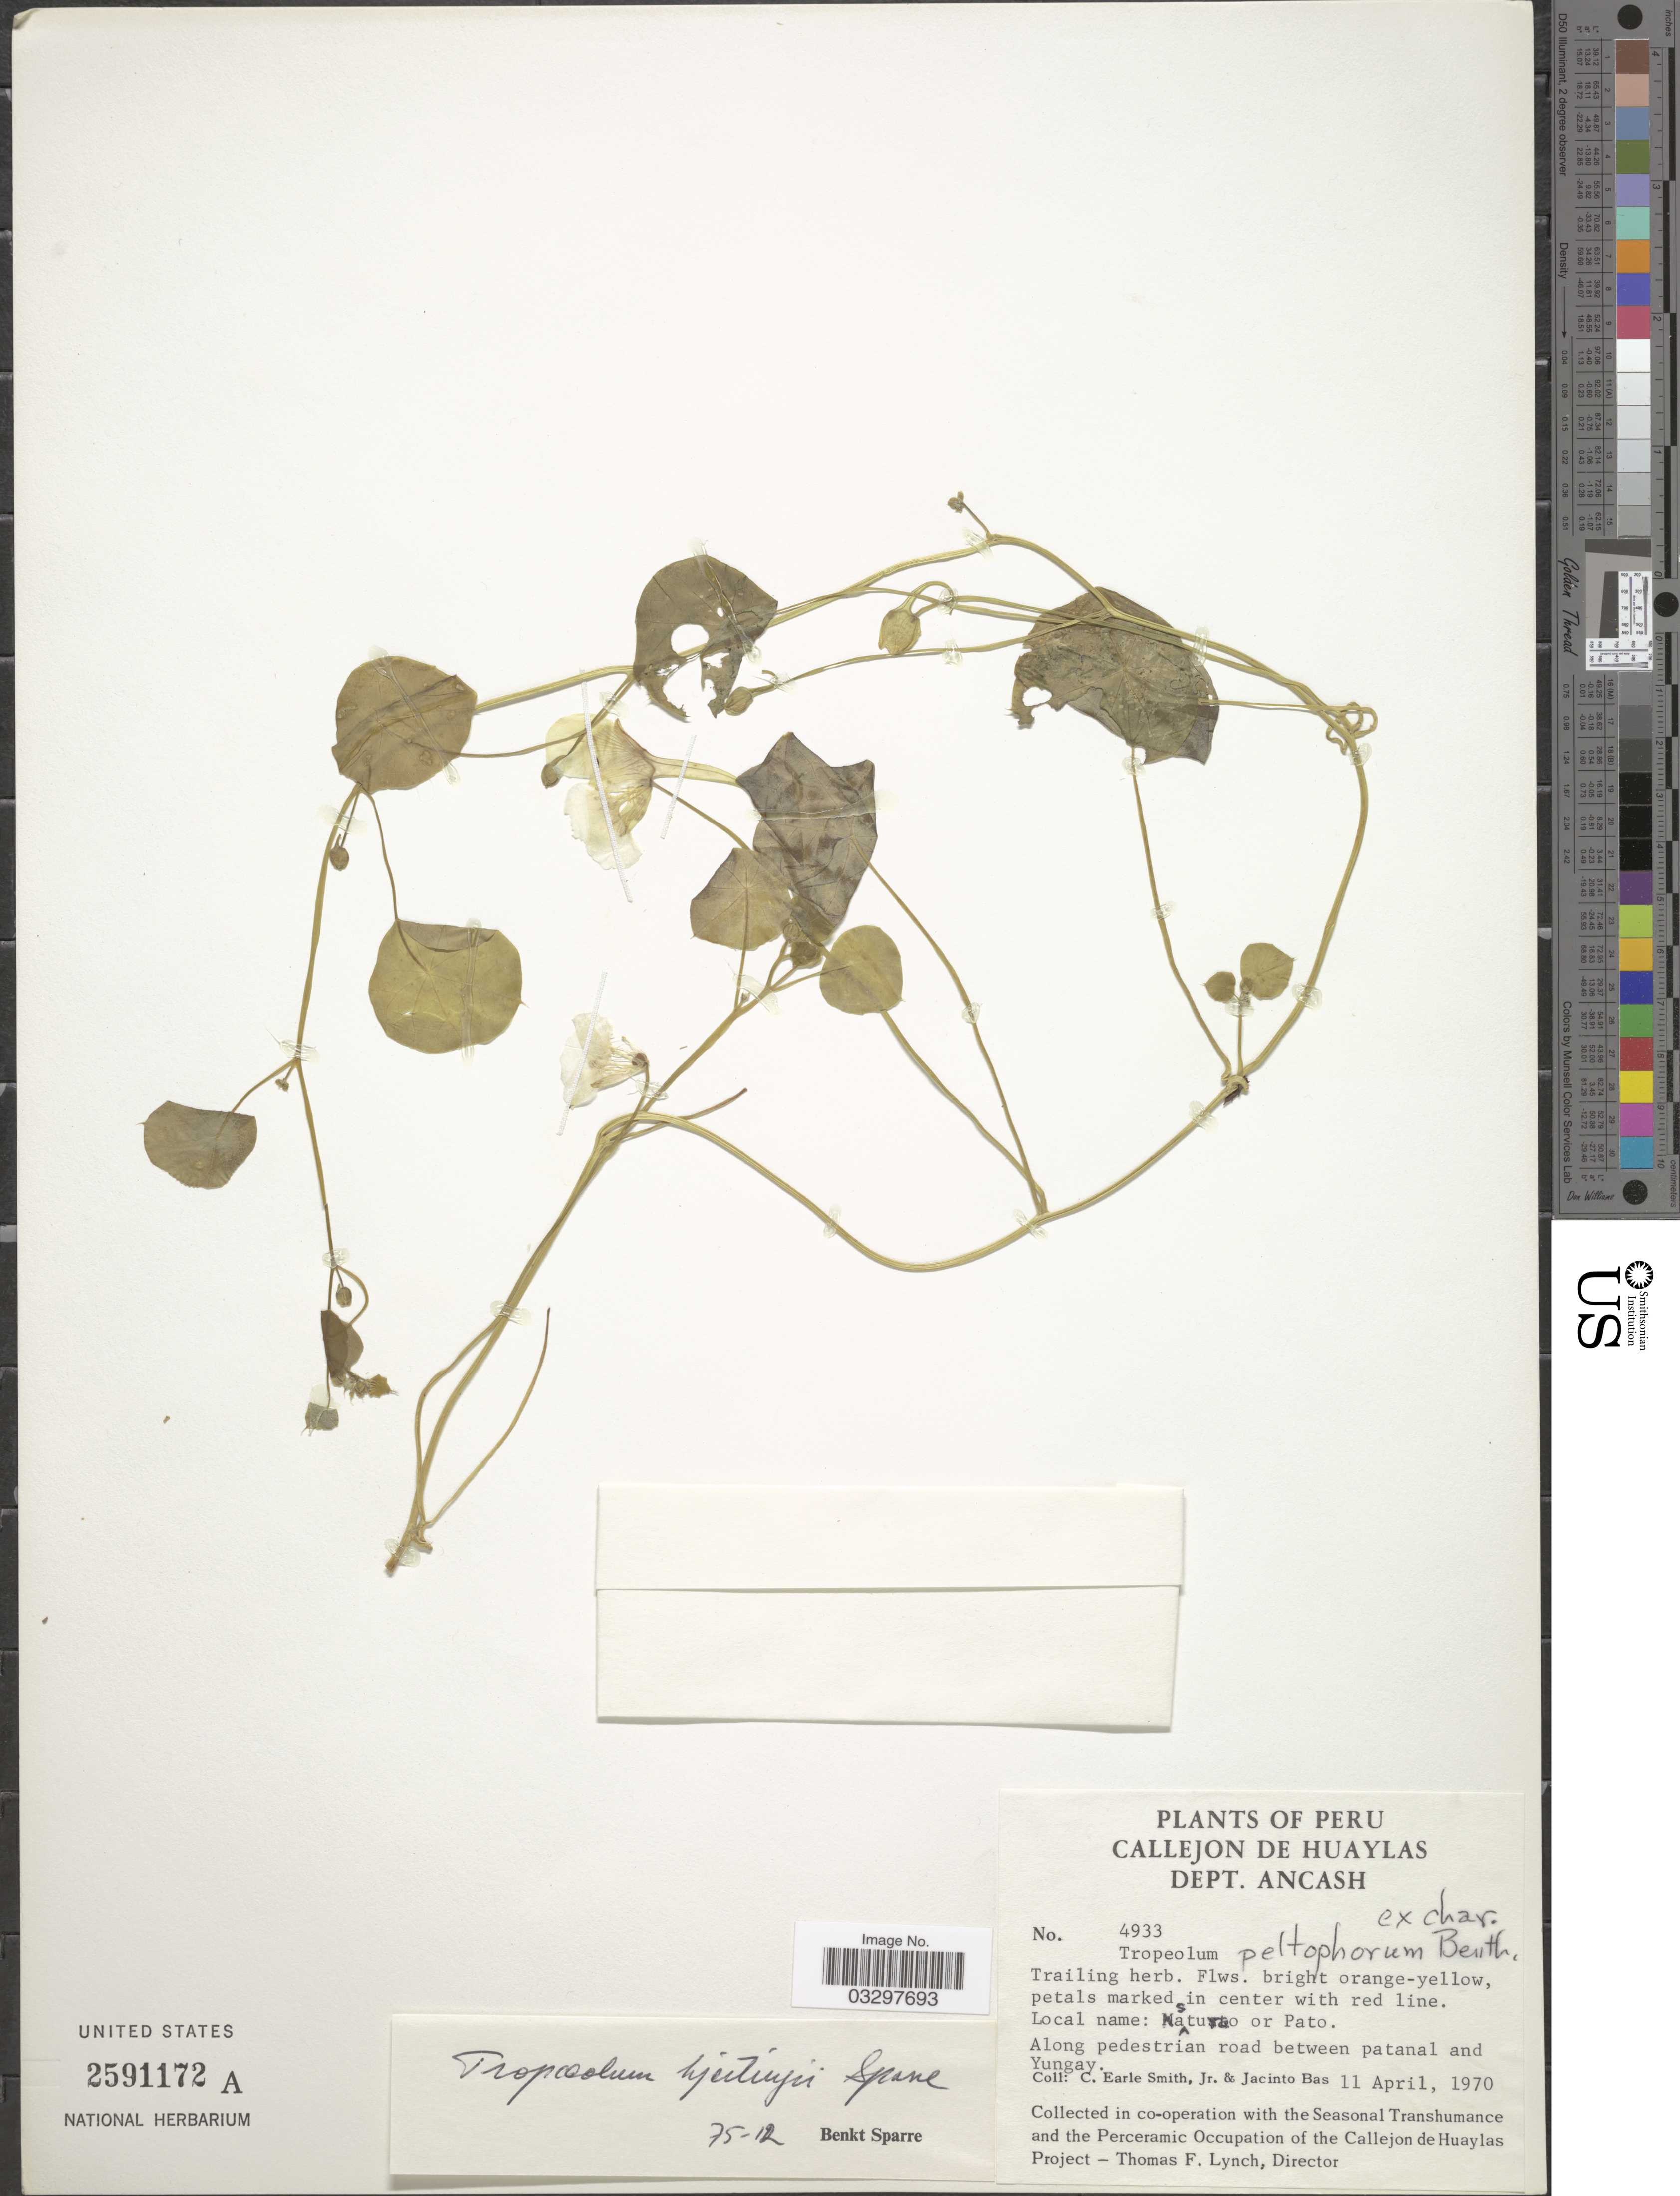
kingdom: Plantae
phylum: Tracheophyta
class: Magnoliopsida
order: Brassicales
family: Tropaeolaceae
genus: Tropaeolum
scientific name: Tropaeolum hjertingii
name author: Sparre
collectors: C. E. Smith Jr. & J. Bas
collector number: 4933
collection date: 1970-04-11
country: Peru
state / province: Ancash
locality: Callejon de Huaylas. Dept. Ancash. Along pedestrian road between patanal and Yungay.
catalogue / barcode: US 2591172A